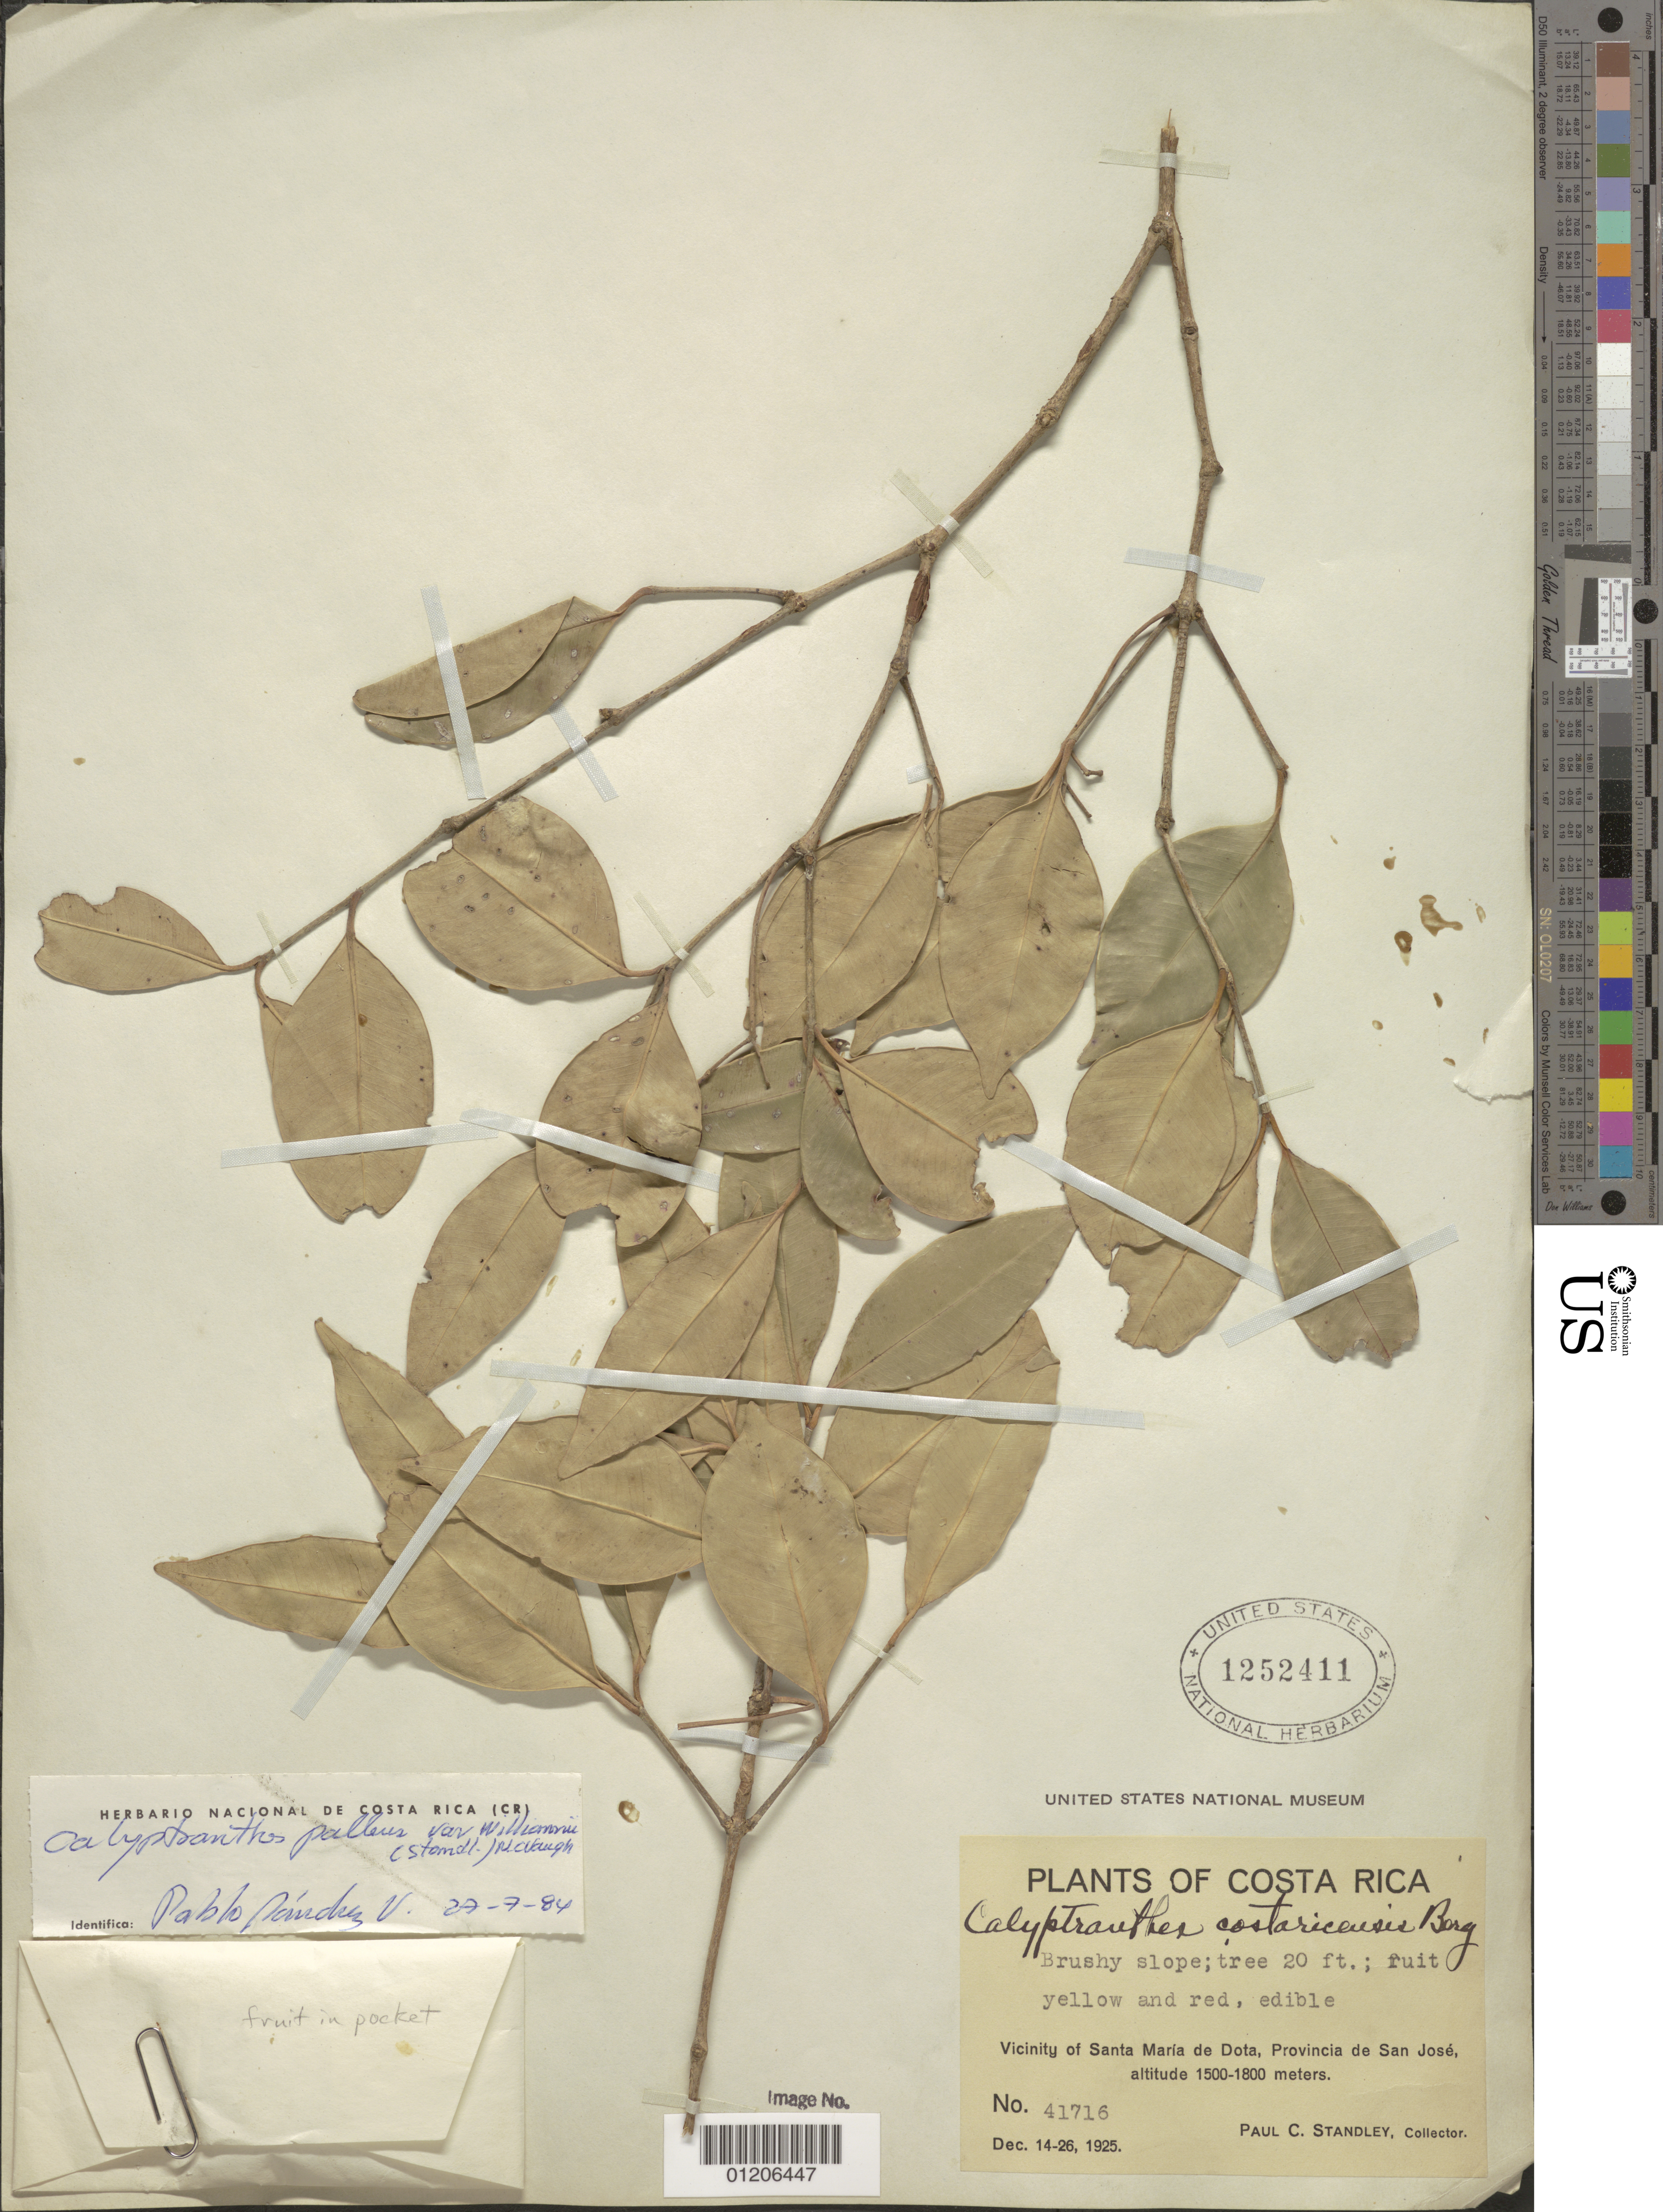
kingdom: Plantae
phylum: Tracheophyta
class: Magnoliopsida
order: Myrtales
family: Myrtaceae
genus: Myrcia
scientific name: Myrcia neopallens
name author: A.R. Lourenço & E. Lucas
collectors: P. C. Standley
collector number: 41716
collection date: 1925-12-14/1925-12-26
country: Costa Rica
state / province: San José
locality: Vicinity of Santa Maria de Dota.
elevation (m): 1500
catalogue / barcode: US 1252411